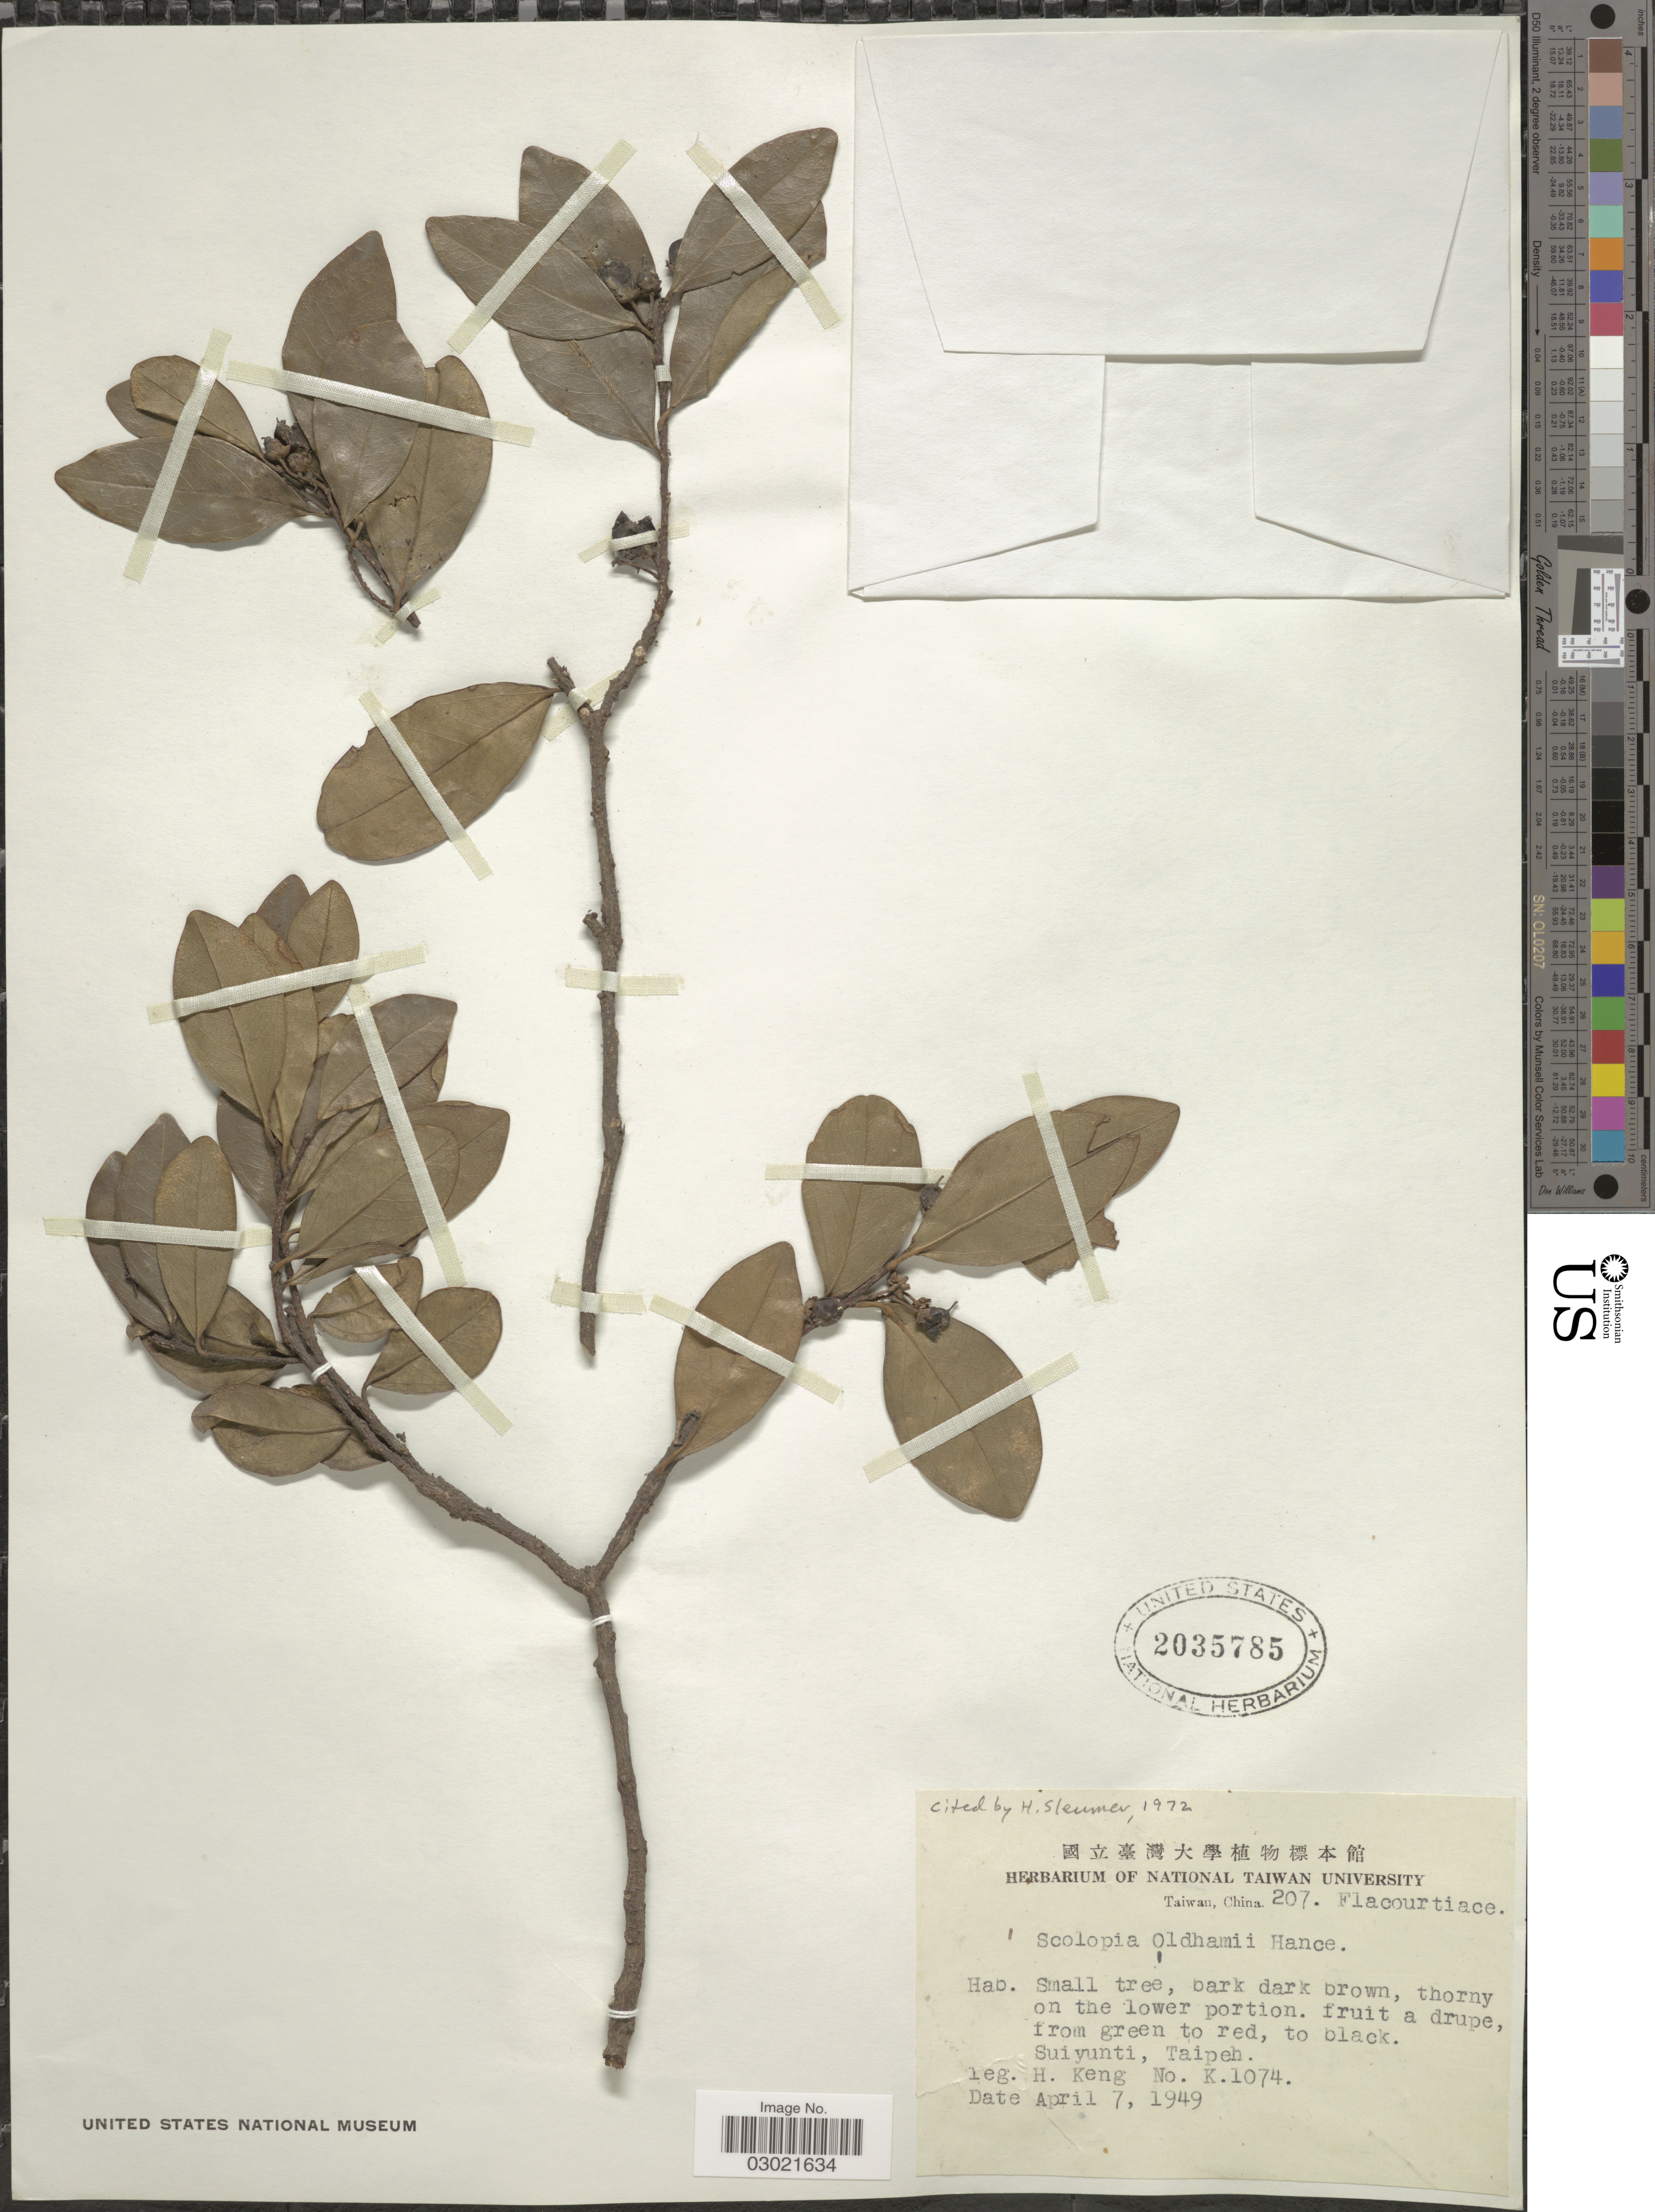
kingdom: Plantae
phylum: Tracheophyta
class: Magnoliopsida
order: Malpighiales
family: Salicaceae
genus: Scolopia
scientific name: Scolopia oldhamii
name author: Hance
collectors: H. Keng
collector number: K1074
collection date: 1949-04-07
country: Taiwan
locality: Suiyunti, Taipeh.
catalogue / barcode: US 2035785